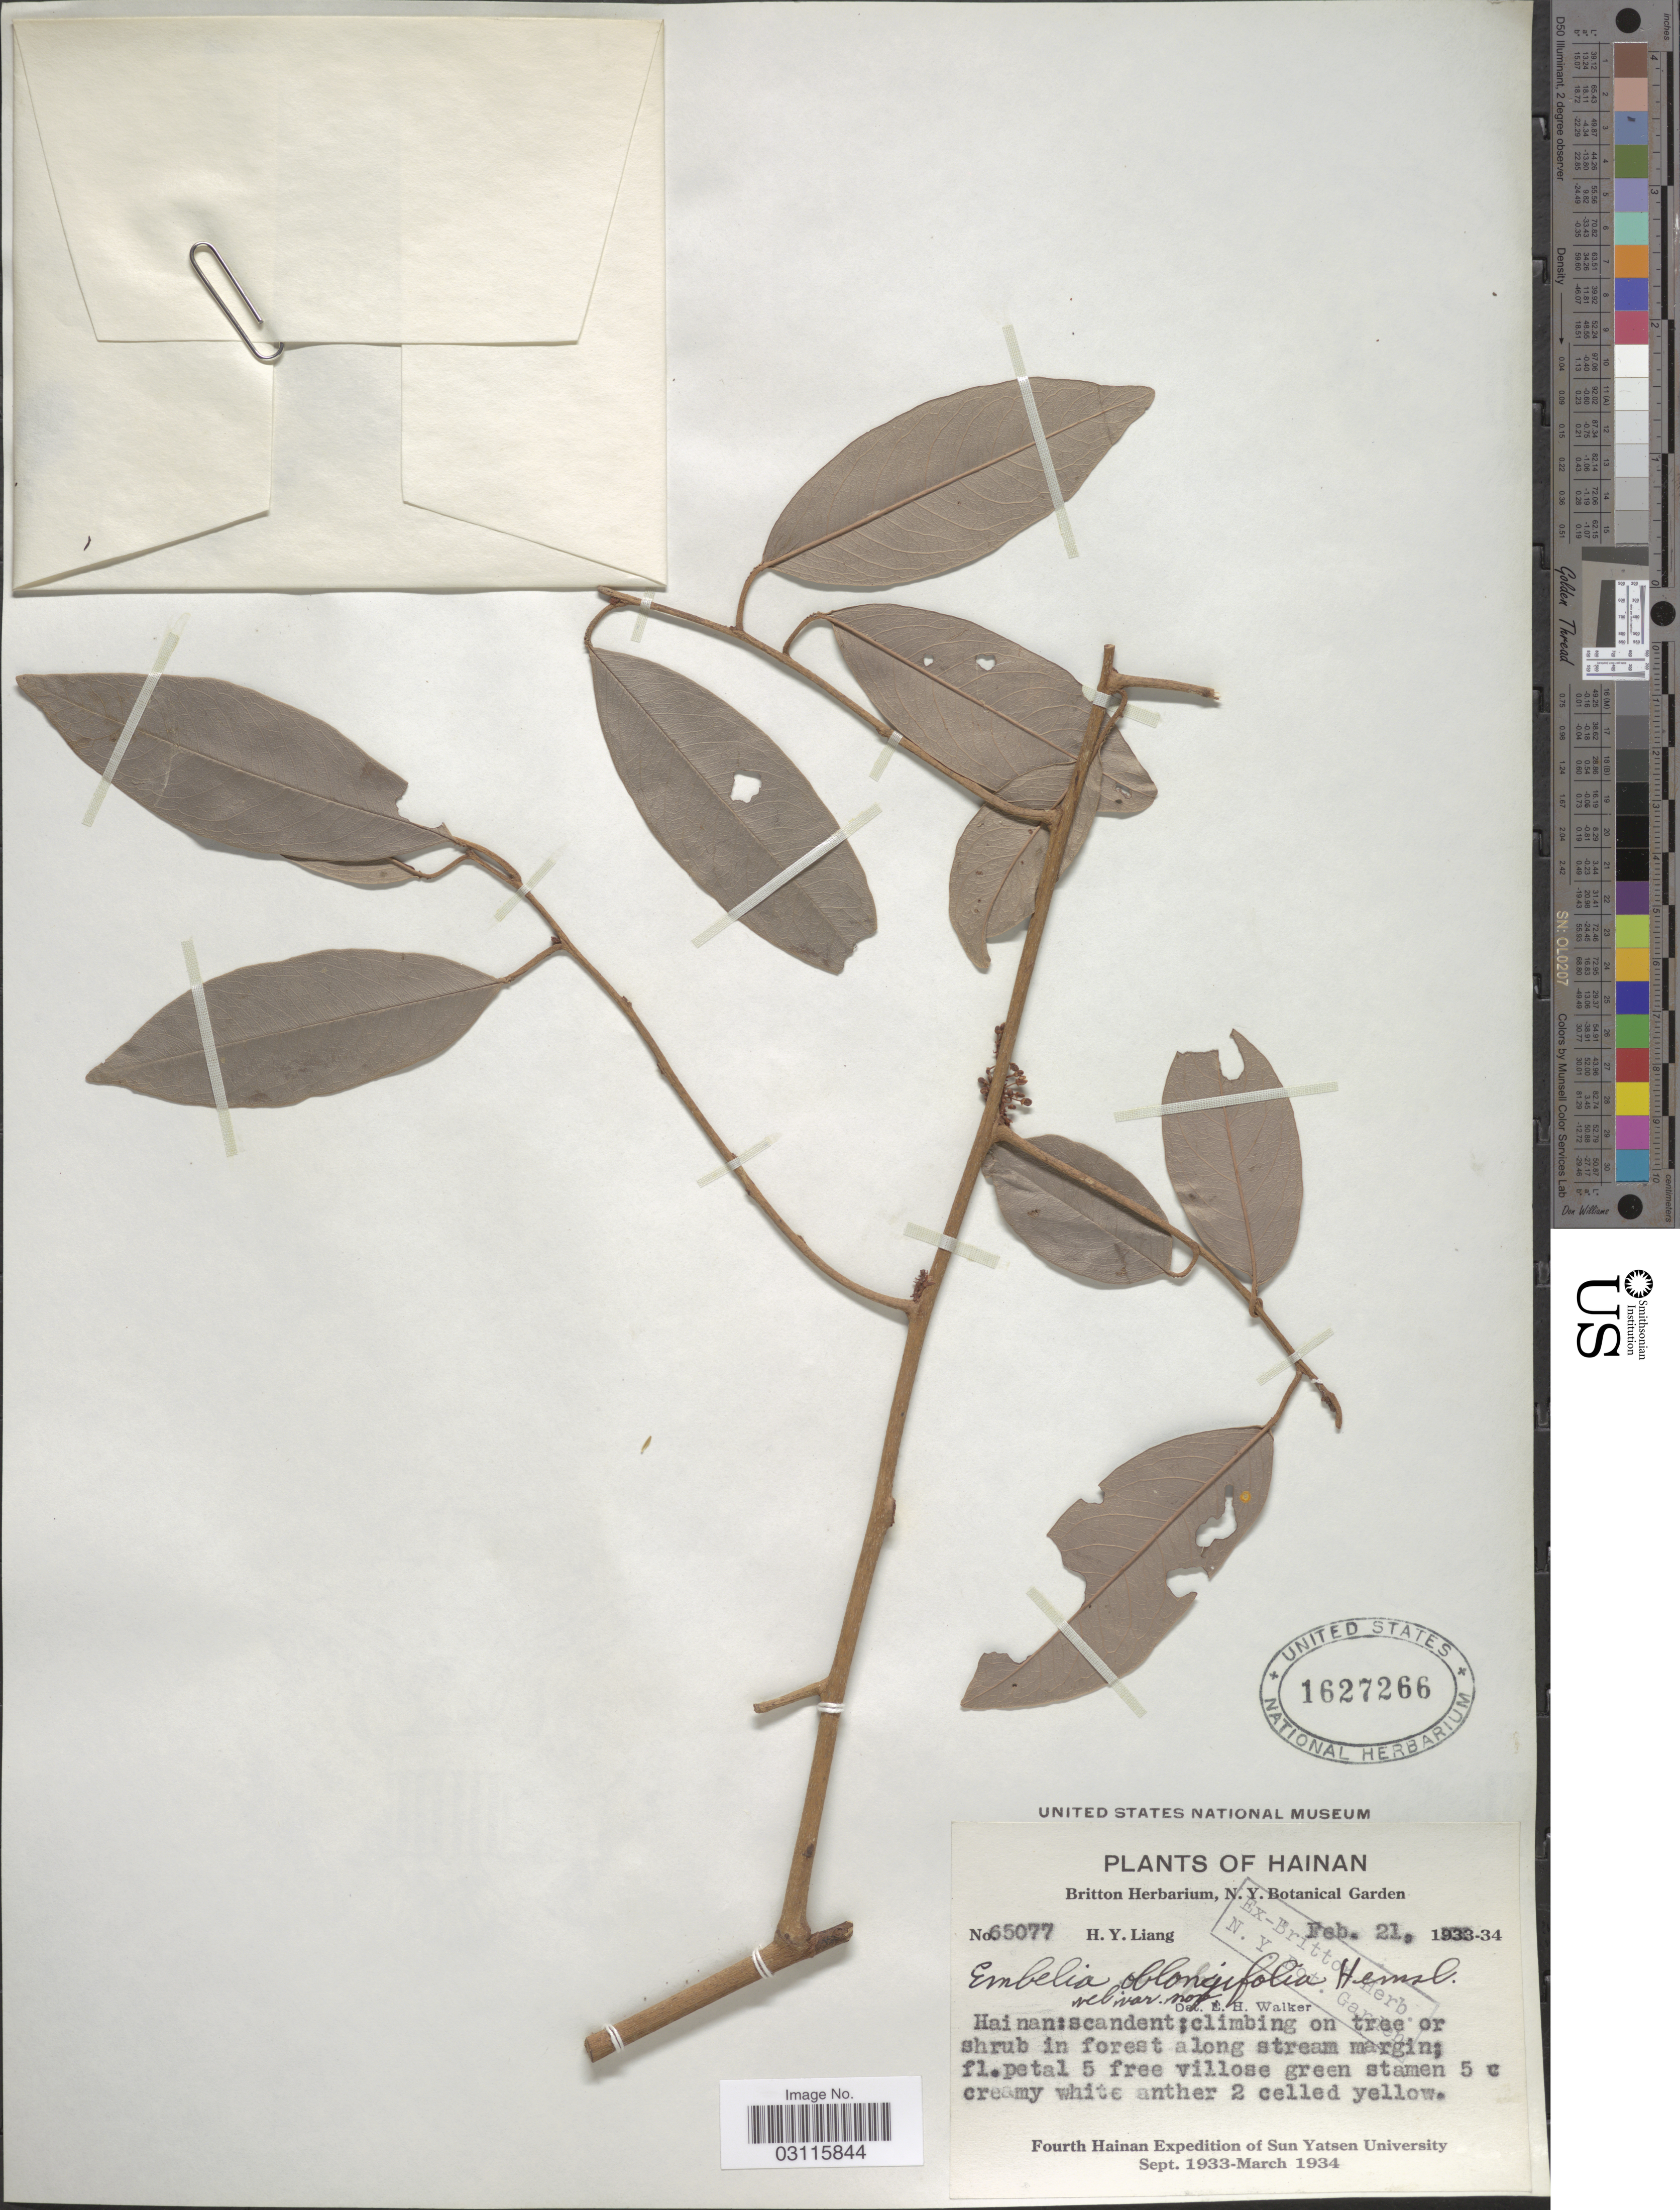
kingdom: Plantae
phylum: Tracheophyta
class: Magnoliopsida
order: Ericales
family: Primulaceae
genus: Embelia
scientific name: Embelia oblongifolia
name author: Hemsl.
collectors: H. Y. Liang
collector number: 65077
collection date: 1934-02-21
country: China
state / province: Hainan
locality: In forest along stream.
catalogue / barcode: US 1627266